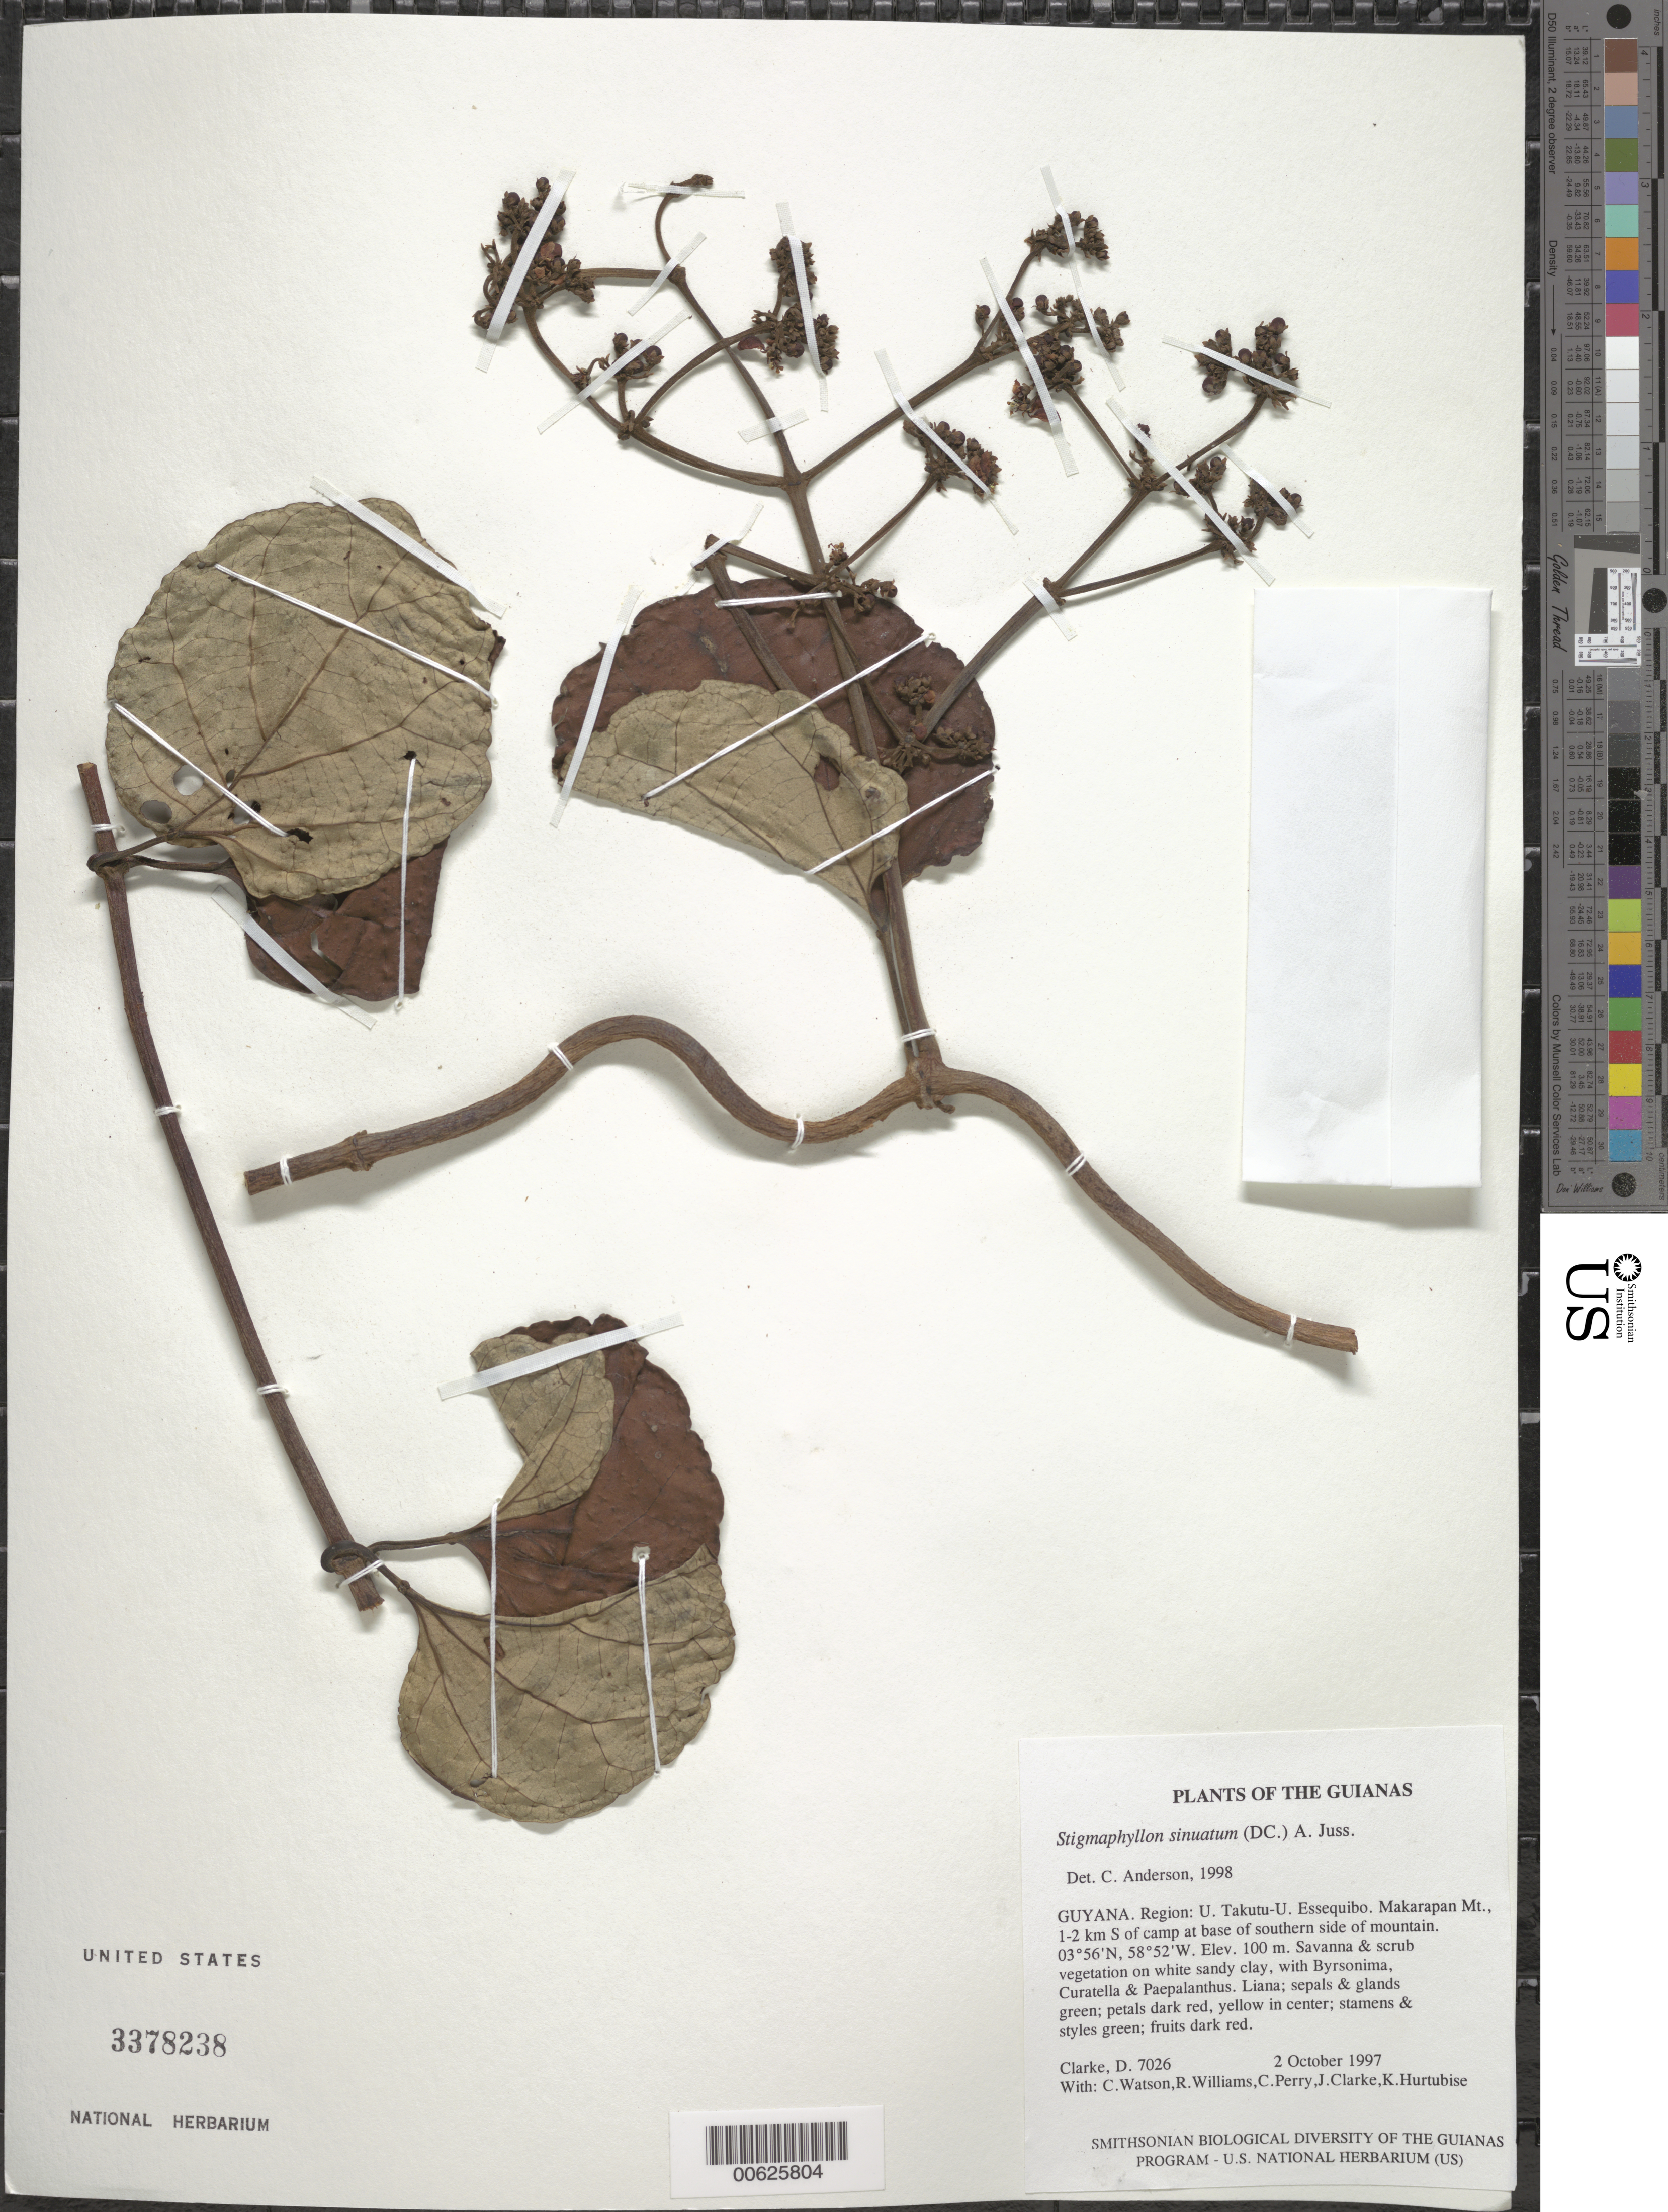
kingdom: Plantae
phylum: Tracheophyta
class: Magnoliopsida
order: Malpighiales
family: Malpighiaceae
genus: Stigmaphyllon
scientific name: Stigmaphyllon sinuatum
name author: (DC.) A. Juss.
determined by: Anderson, C.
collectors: H. D. Clarke, C. Watson, R. Williams, C. Perry, J. Clarke & K. Hurtubise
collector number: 7026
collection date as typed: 2 October 1997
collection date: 1997-10-02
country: Guyana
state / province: U. Takutu-U. Essequibo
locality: Makarapan Mt., 1-2 km S of camp at base of southern side of mountain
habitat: Savanna & scrub vegetation on white sandy clay, with Byrsonima, Curatella & Paepalanthus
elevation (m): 100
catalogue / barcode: US 3378238